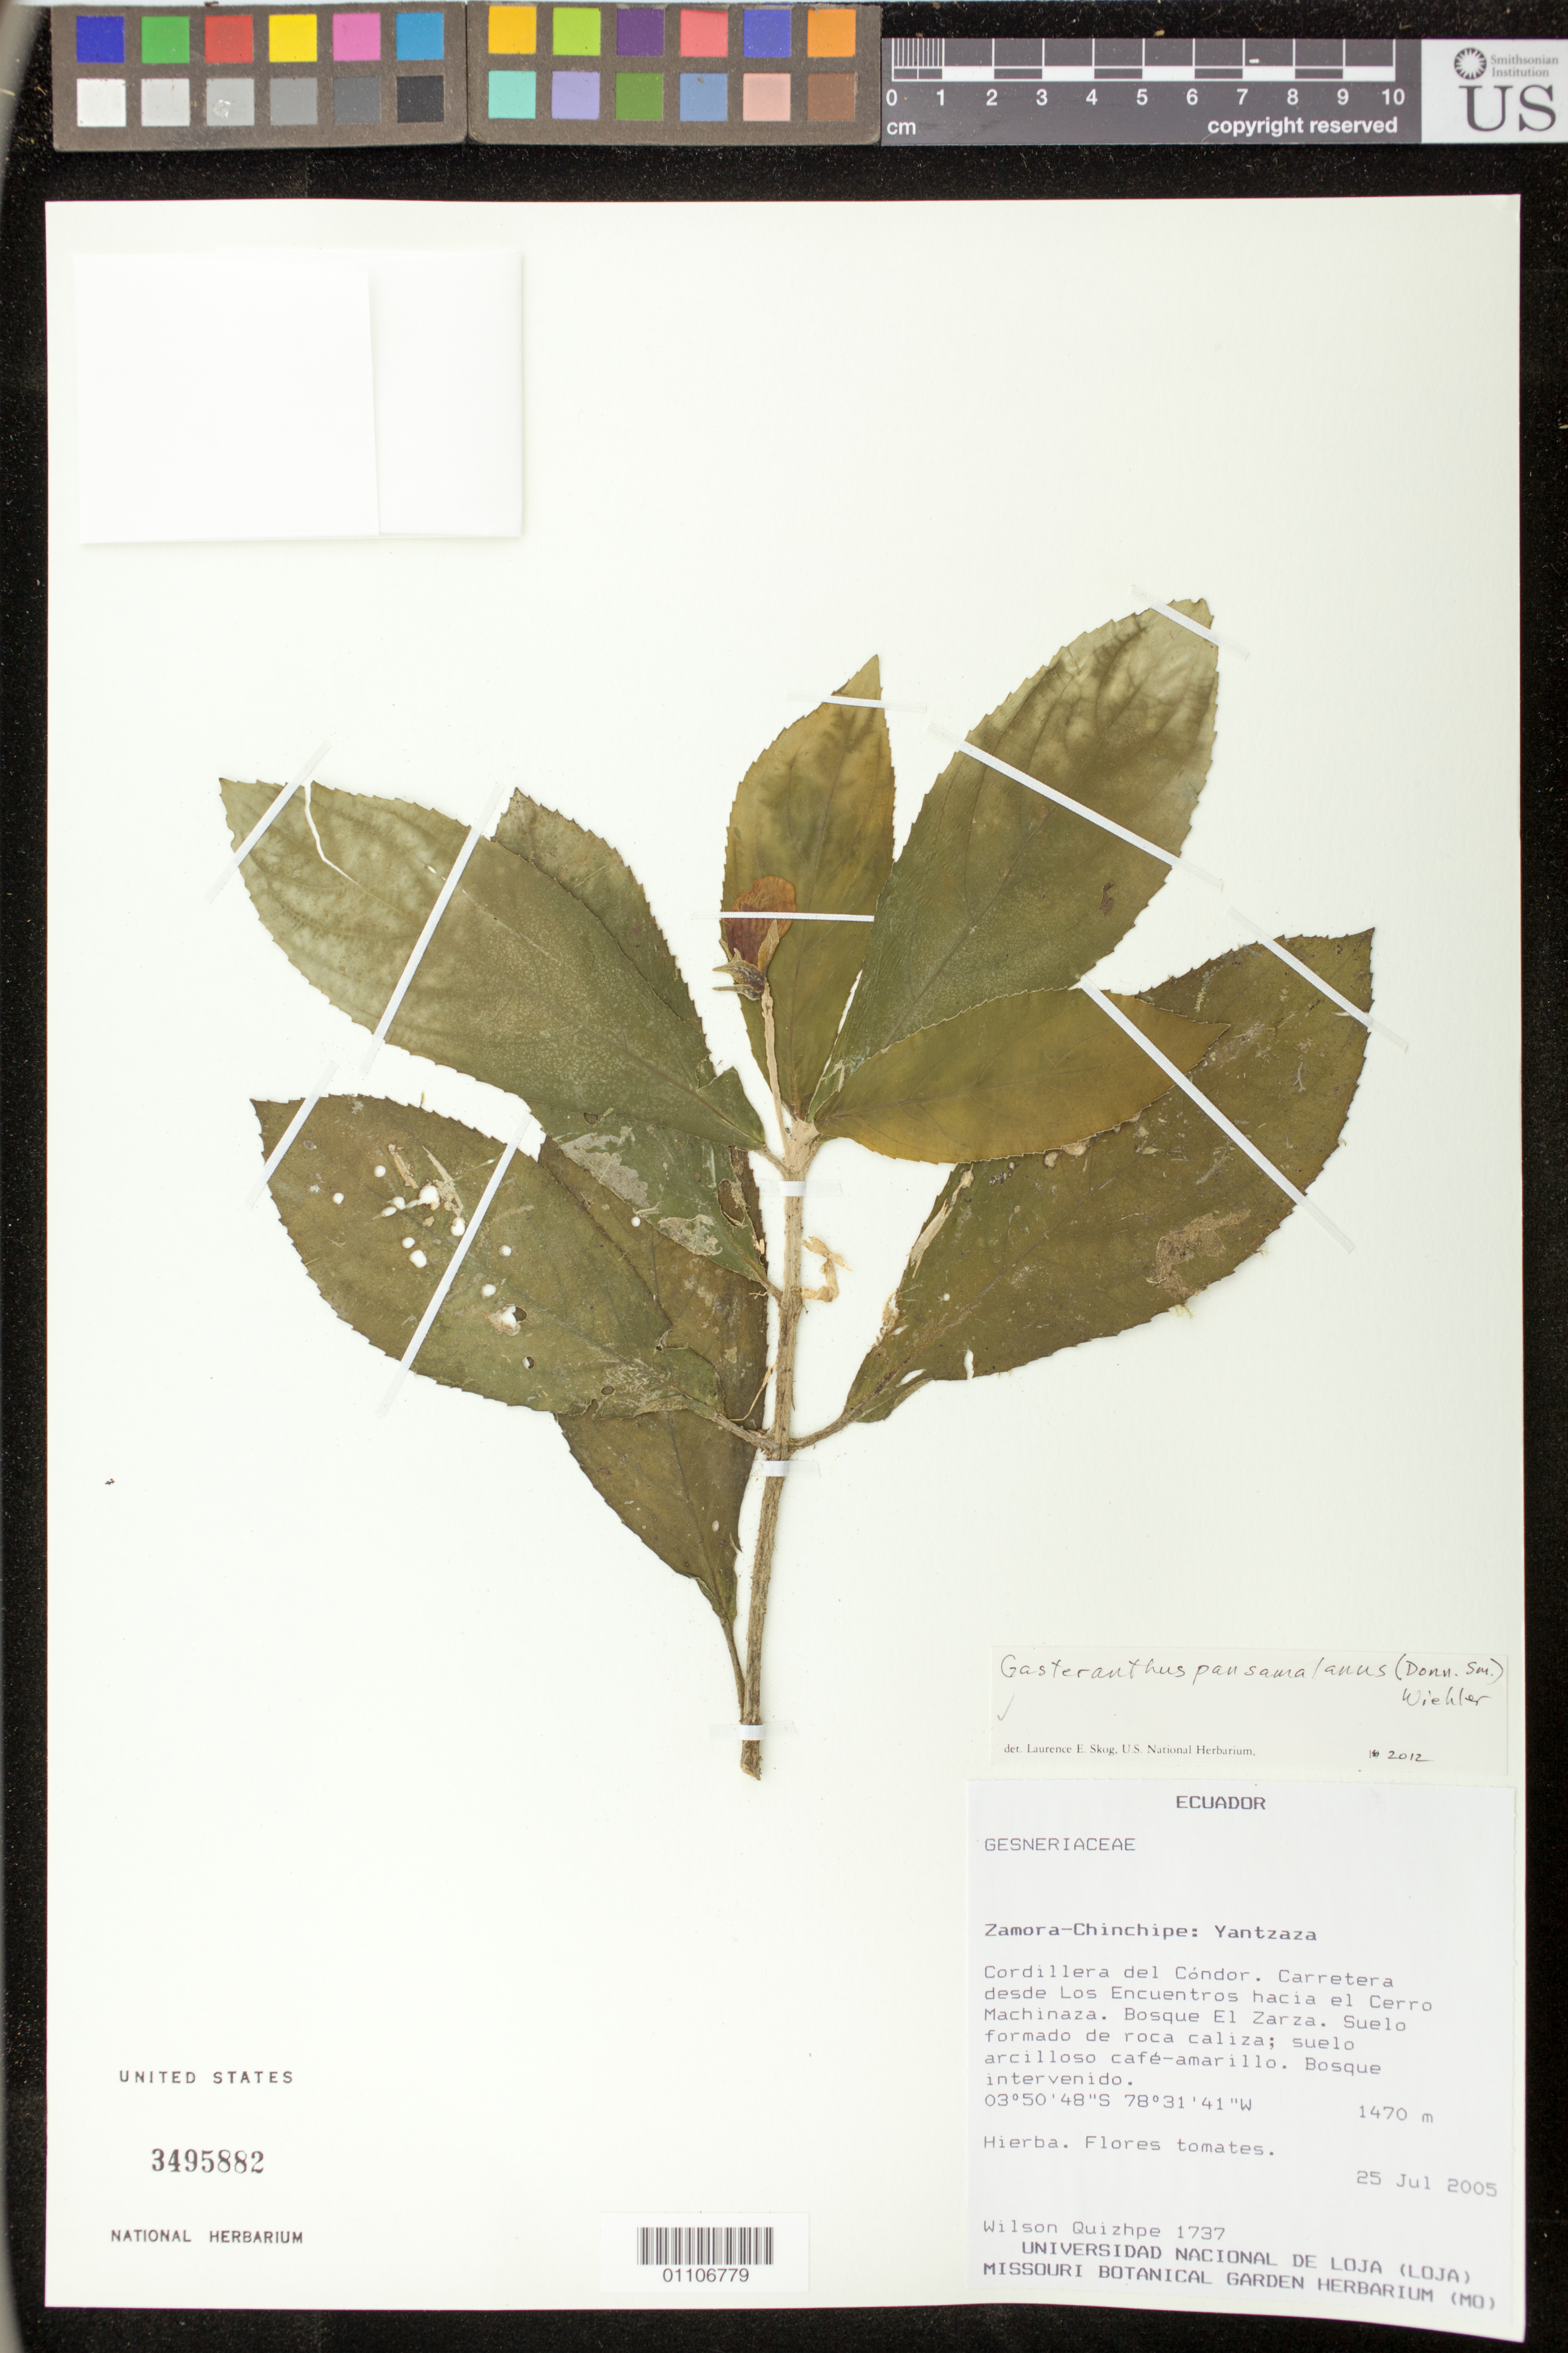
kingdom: Plantae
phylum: Tracheophyta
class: Magnoliopsida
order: Lamiales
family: Gesneriaceae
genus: Gasteranthus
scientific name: Gasteranthus pansamalanus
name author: (Donn. Sm.) Wiehler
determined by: Skog, Laurence E.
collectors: W. Quizhpe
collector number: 1737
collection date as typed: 25 Jul 2005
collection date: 2005-07-25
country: Ecuador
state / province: Zamora-Chinchipe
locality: Yantzaza: Cordillera del Condor. Carretera desde Los Encuentros hacia el Cerro Machinaza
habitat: Bosque El Zarza. Suelo formado de roca caliza; suelo arcilloso café amarillo. Bosque intervenido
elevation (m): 1470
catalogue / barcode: US 3495882